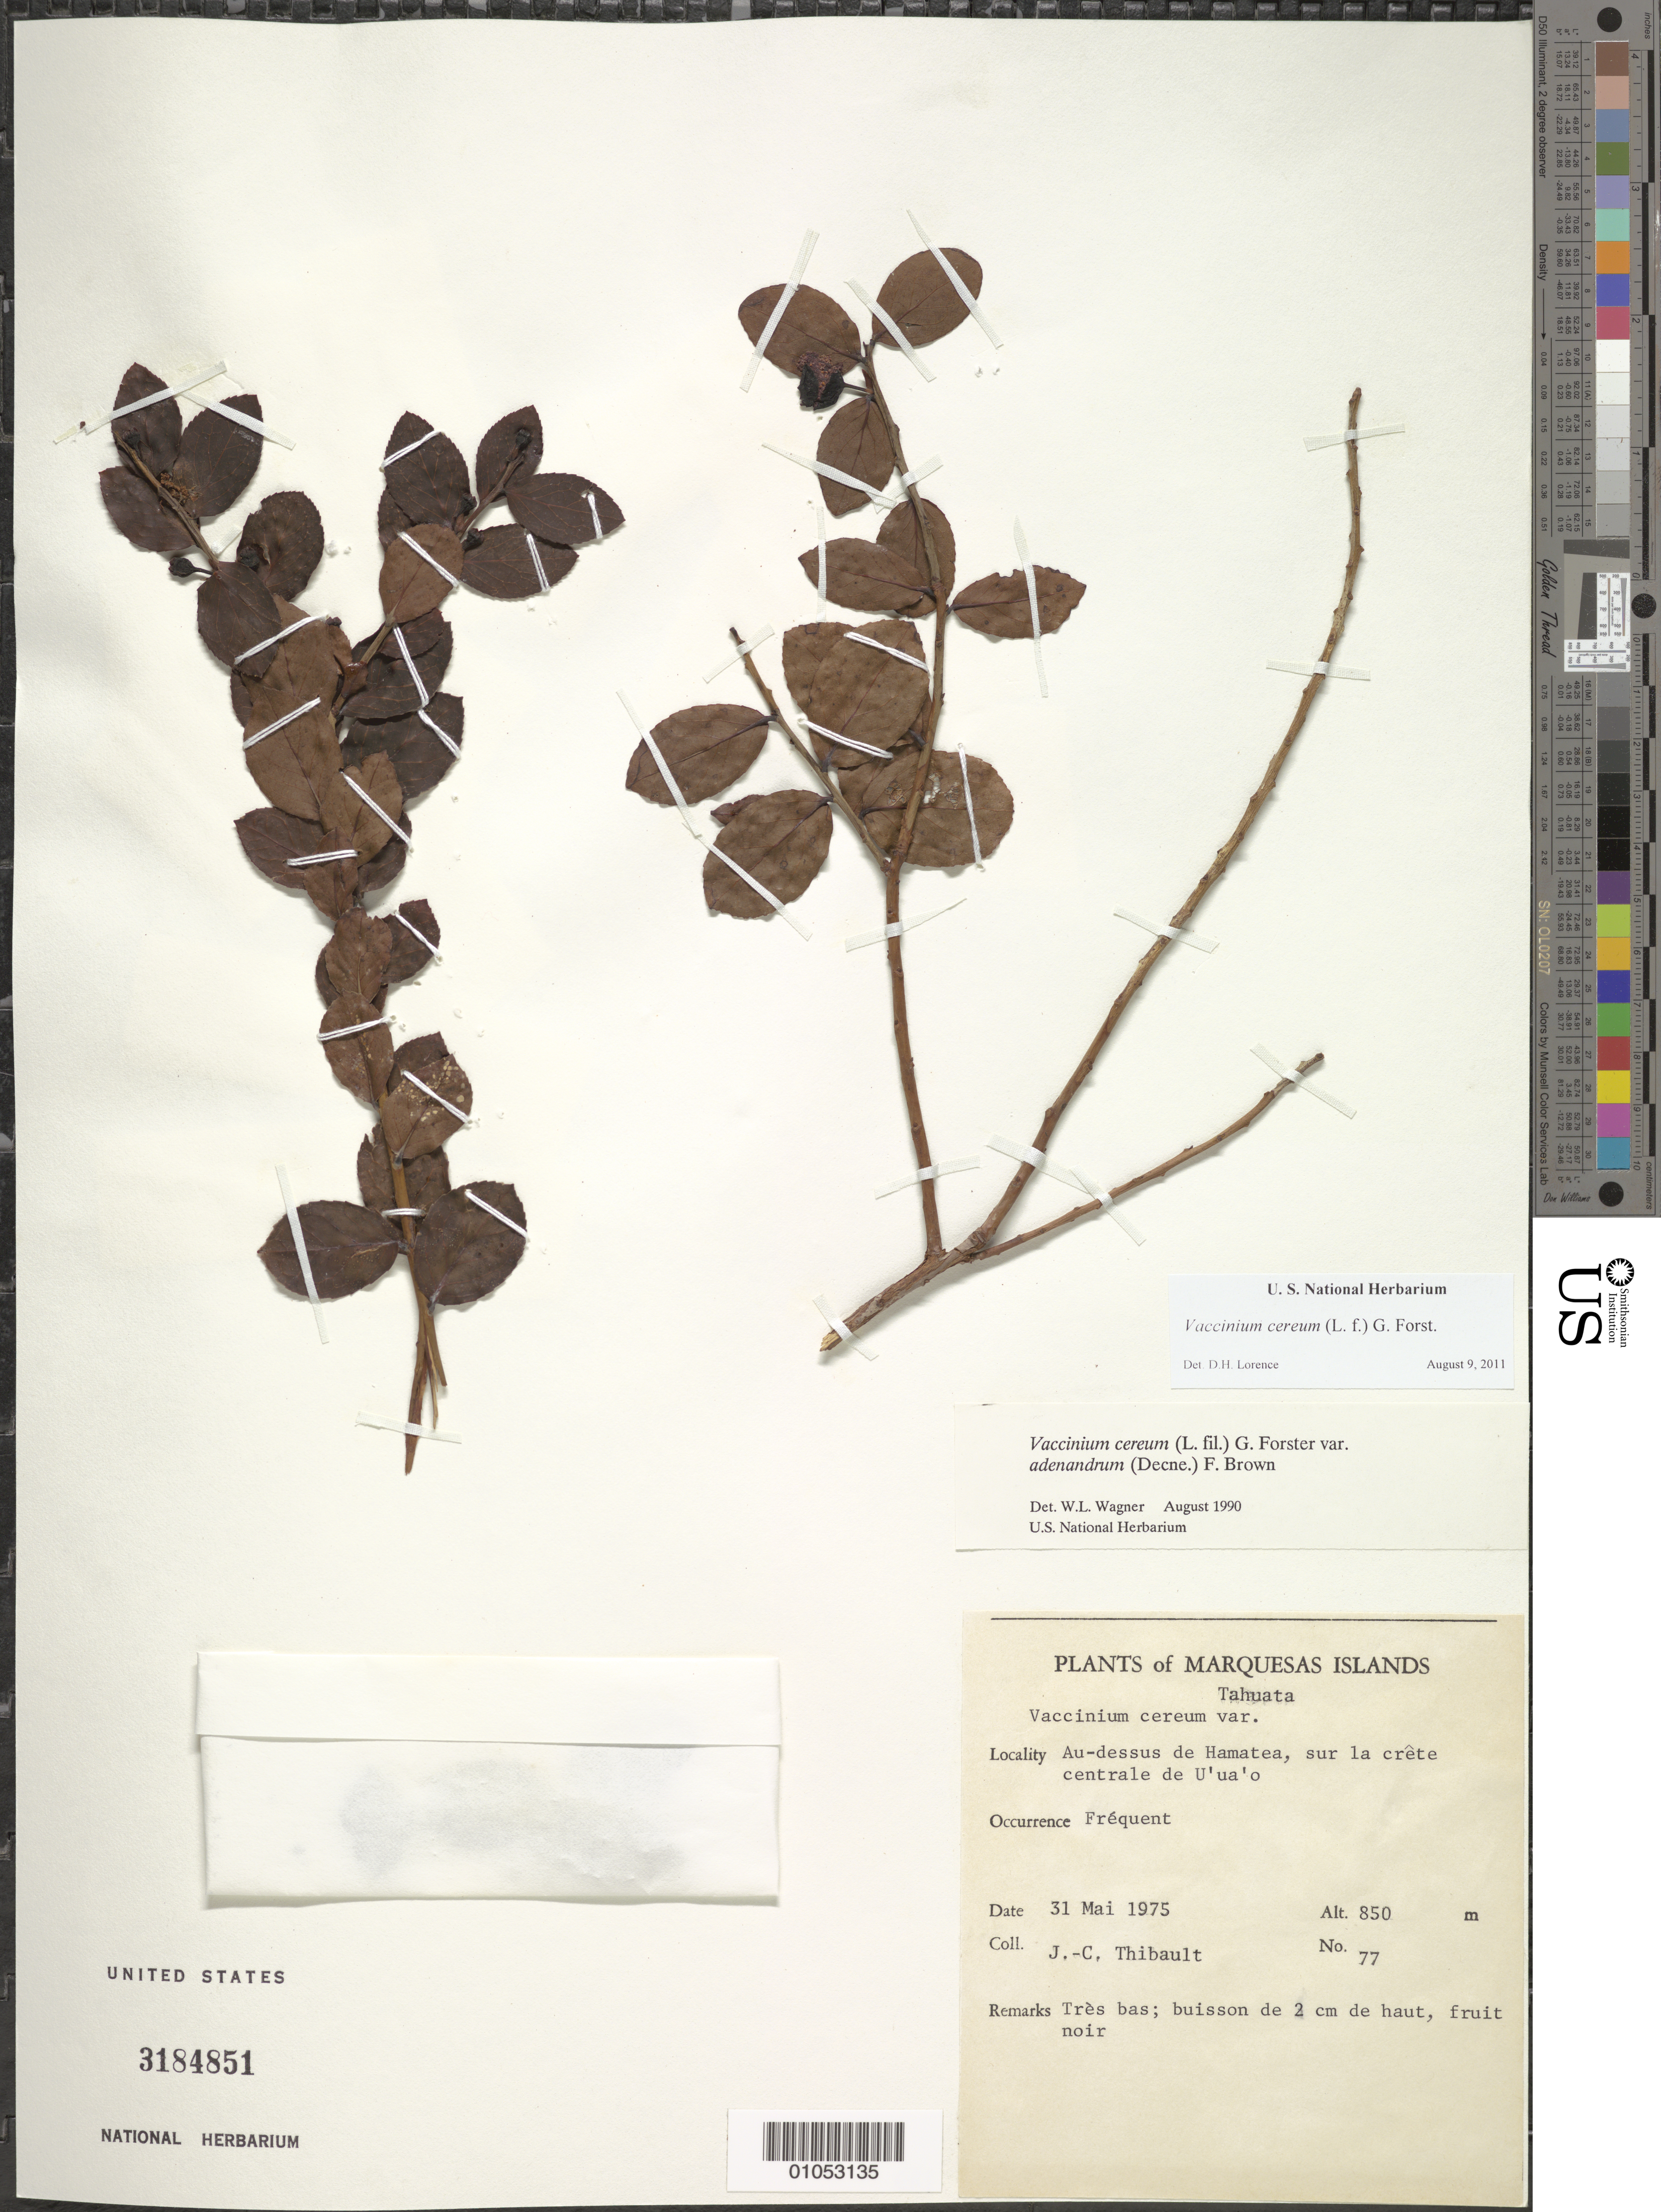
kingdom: Plantae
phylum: Tracheophyta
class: Magnoliopsida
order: Ericales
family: Ericaceae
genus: Vaccinium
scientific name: Vaccinium cereum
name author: (L. f.) G. Forst.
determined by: Lorence, David H., (PTBG), National Tropical Botanical Garden (UNITED STATES)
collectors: J. Thibault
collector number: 77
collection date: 1975-05-31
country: French Polynesia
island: Tahuata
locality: au-dessus de Hamatea, sur la crête centrale de U'ua'o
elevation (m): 850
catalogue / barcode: US 3184851